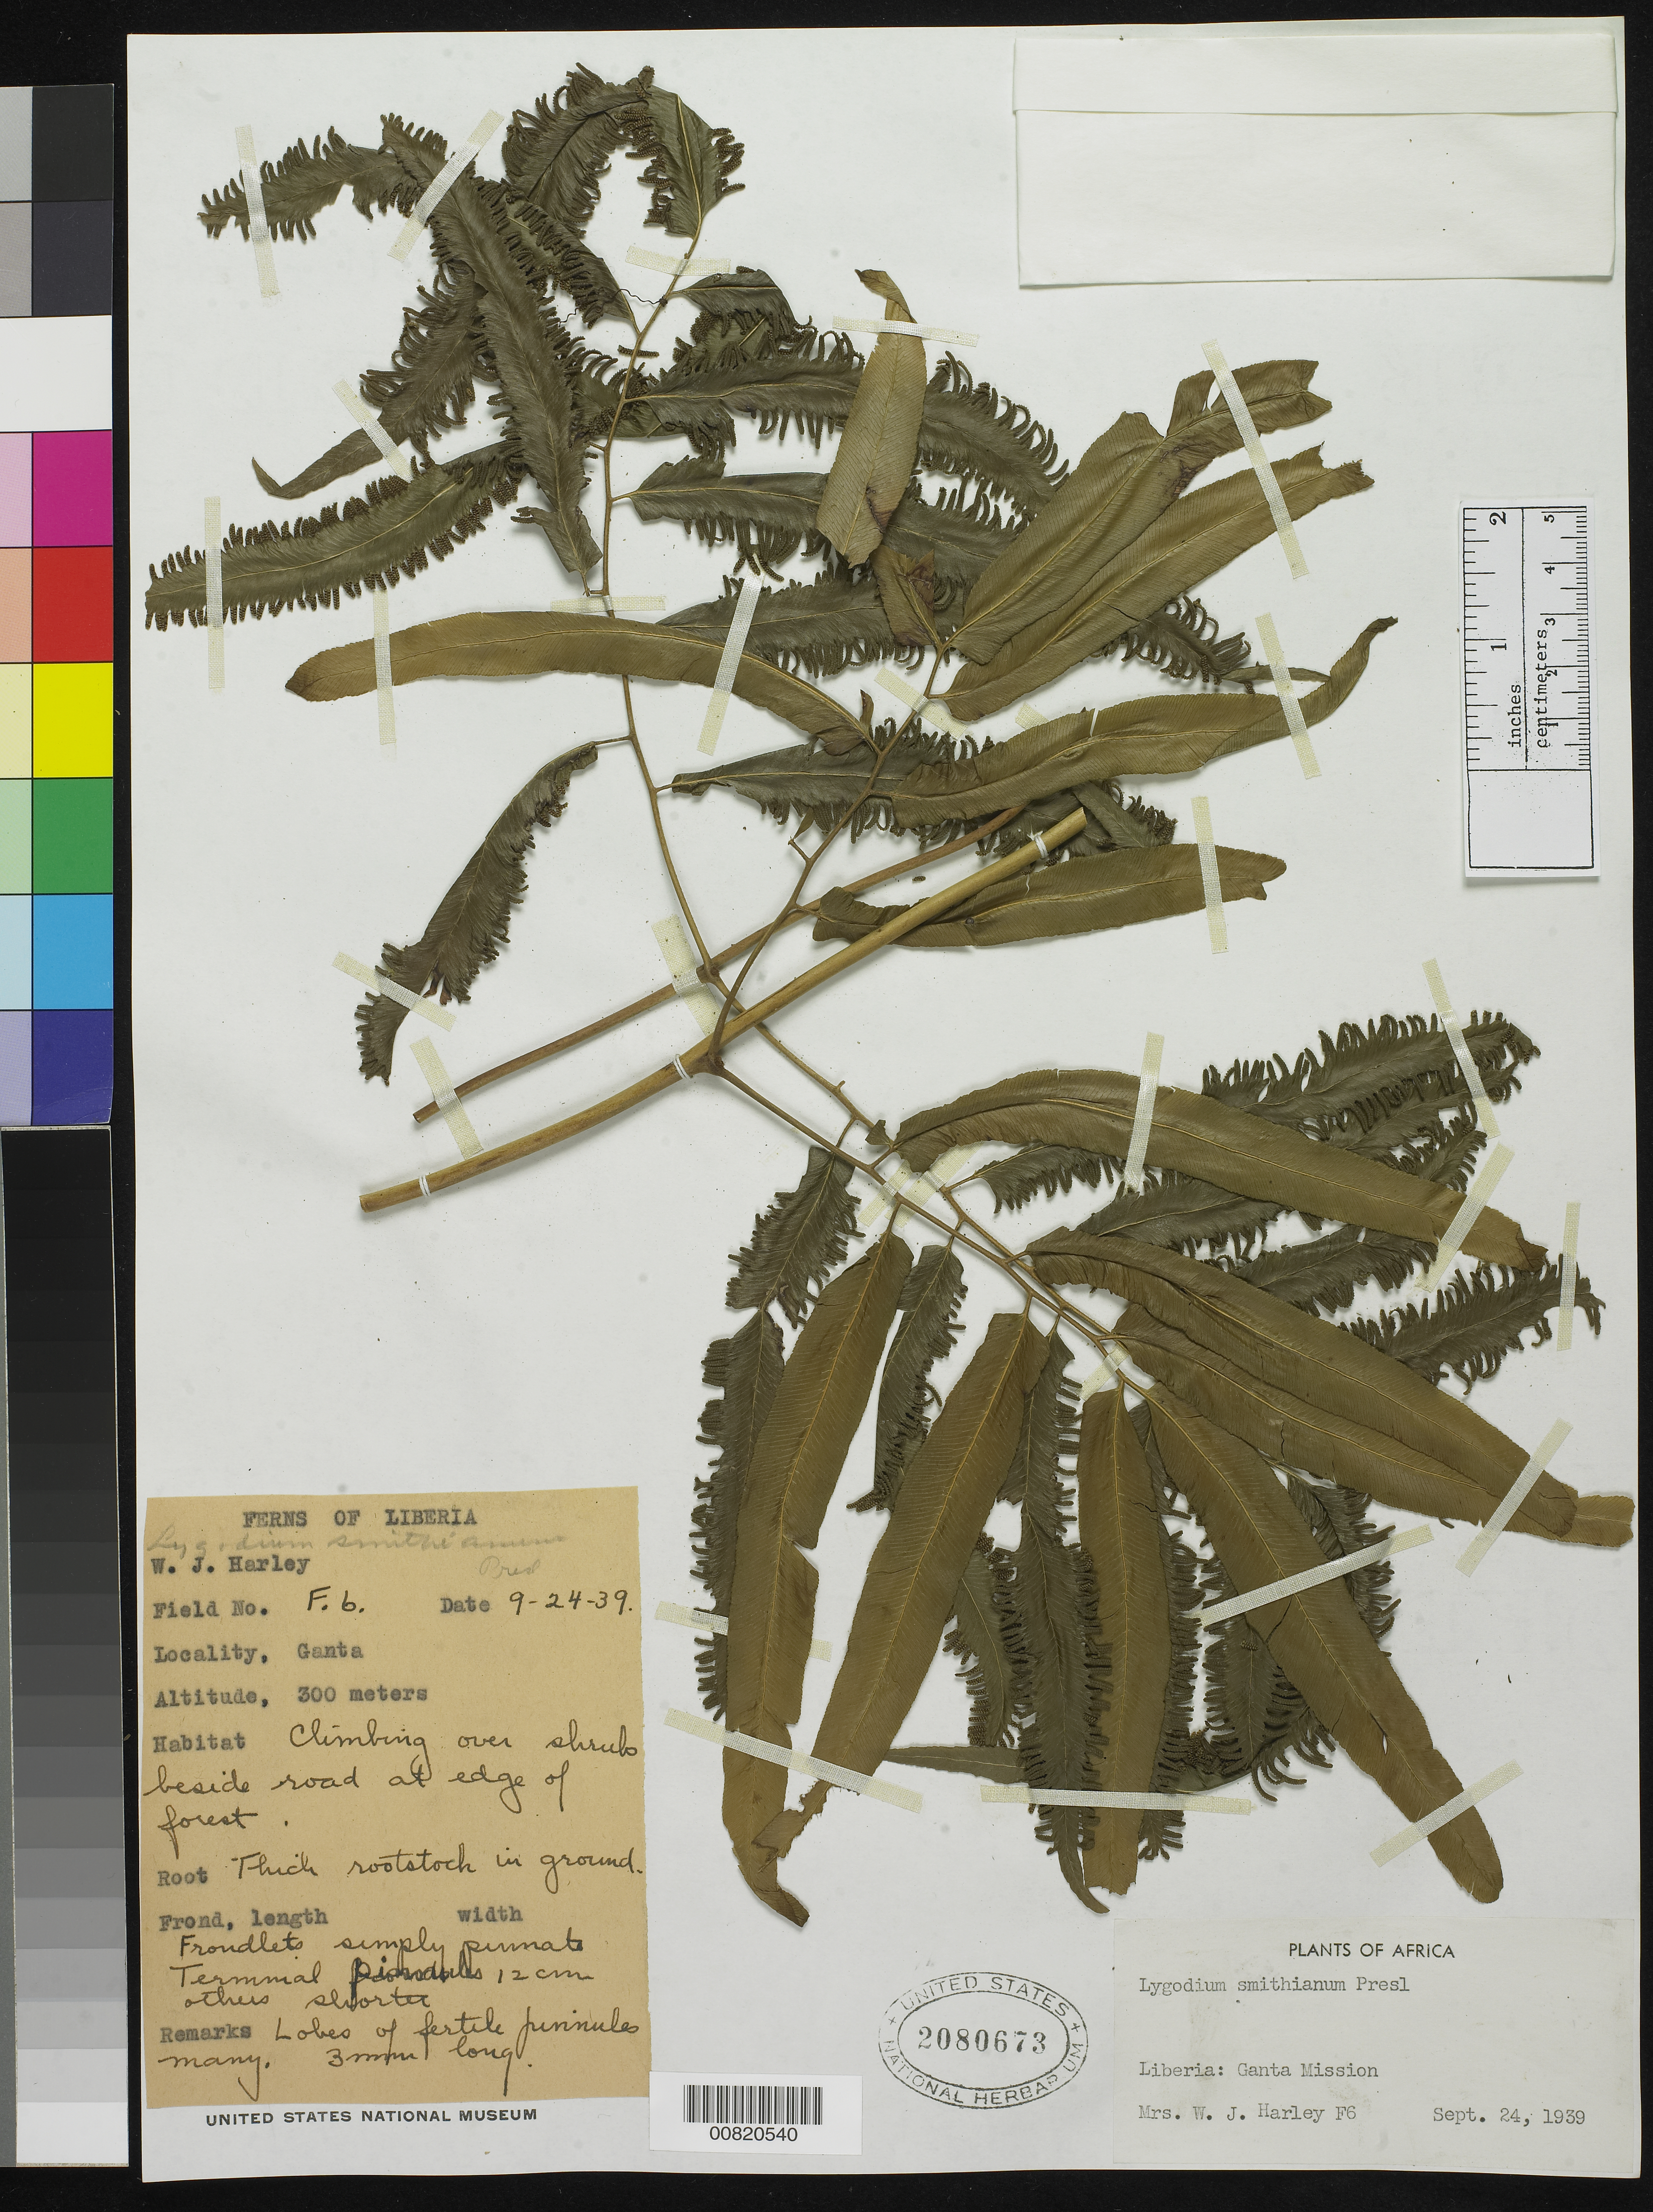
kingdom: Plantae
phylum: Tracheophyta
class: Polypodiopsida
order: Schizaeales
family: Lygodiaceae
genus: Lygodium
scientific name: Lygodium smithianum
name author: C. Presl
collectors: Harley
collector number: F 6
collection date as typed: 24 Sep 1939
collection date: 1939-09-24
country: Liberia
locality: Ganta Mission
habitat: Forest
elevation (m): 300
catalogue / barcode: US 2080673